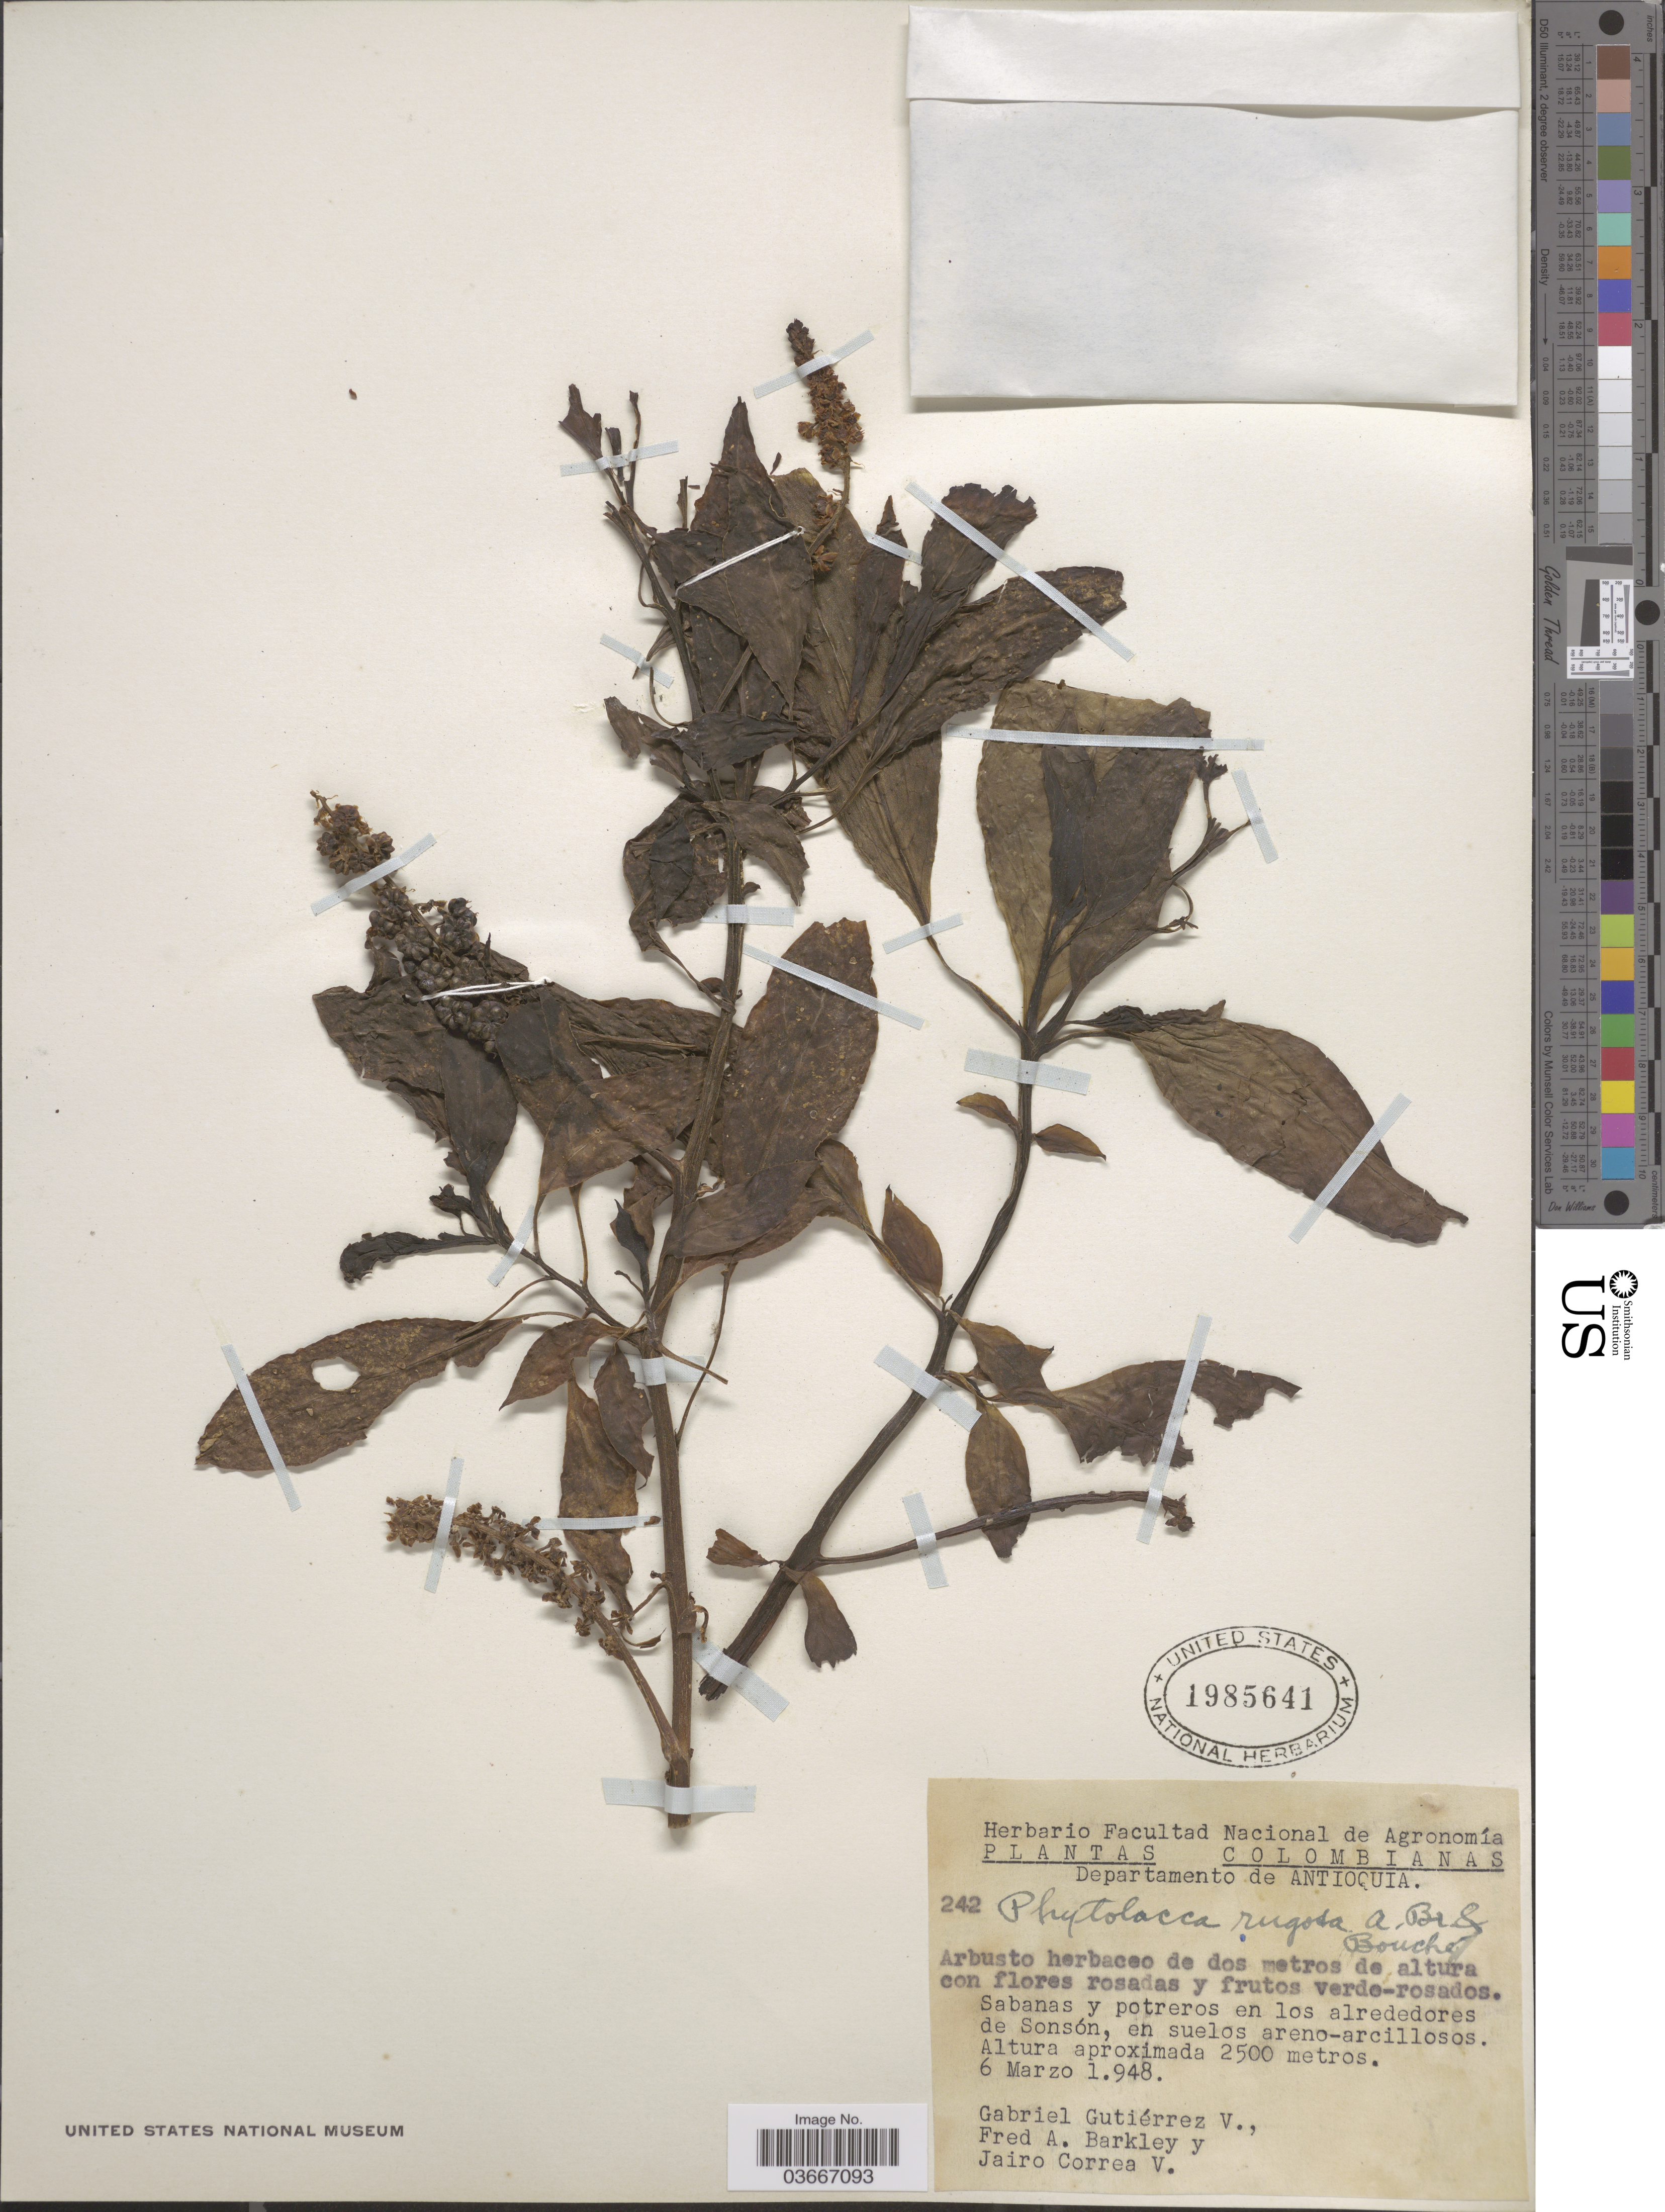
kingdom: Plantae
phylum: Tracheophyta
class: Magnoliopsida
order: Caryophyllales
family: Phytolaccaceae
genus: Phytolacca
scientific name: Phytolacca rugosa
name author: A. Braun & C.D. Bouché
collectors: G. Gutiérrez V., F. A. Barkley & J. Correa V.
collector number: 242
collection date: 1948-03-06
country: Colombia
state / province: Antioquia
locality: Departamento Antioquia. Sabanas y potreros en los alrededores de Sonsón, en suelos areno-arcillosos.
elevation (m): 2500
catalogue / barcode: US 1985641